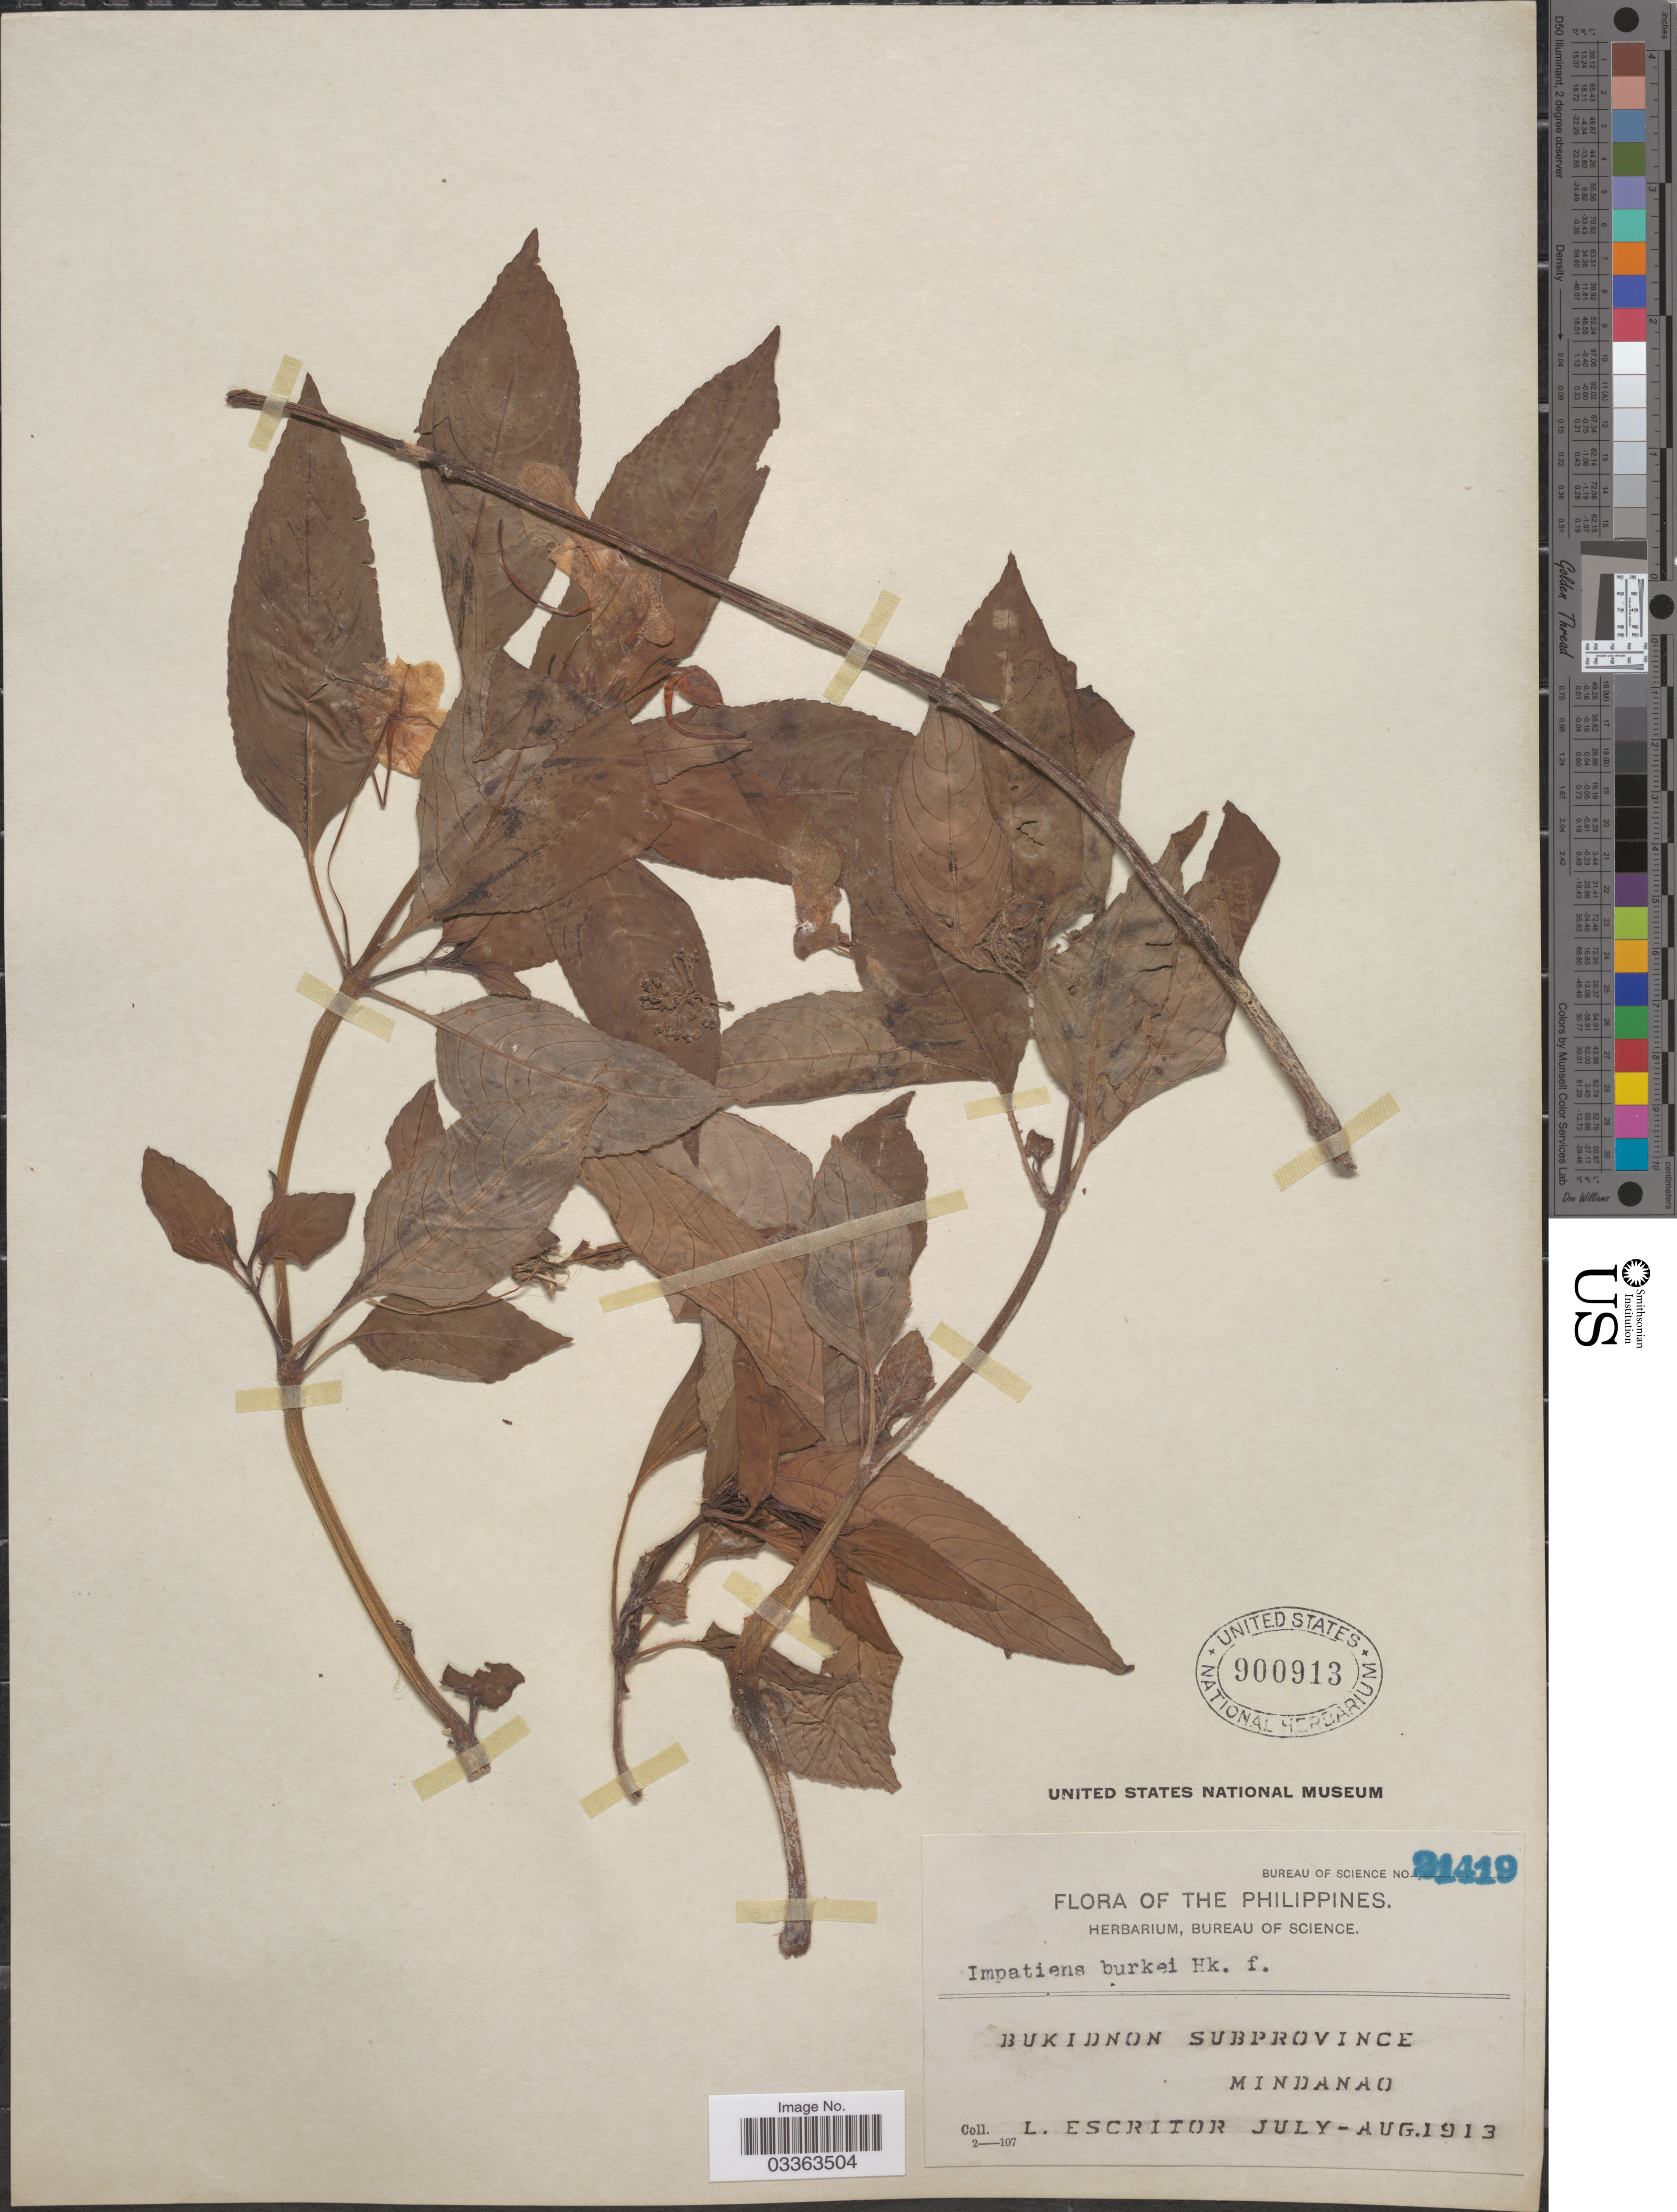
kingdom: Plantae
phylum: Tracheophyta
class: Magnoliopsida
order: Ericales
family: Balsaminaceae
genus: Impatiens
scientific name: Impatiens burkei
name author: Hook. f.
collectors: L. Escritor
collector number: Bureau of Science 21419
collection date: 1913-07/1913-08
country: Philippines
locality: Bukidnon Subprovince, Mindanao.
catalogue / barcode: US 900913